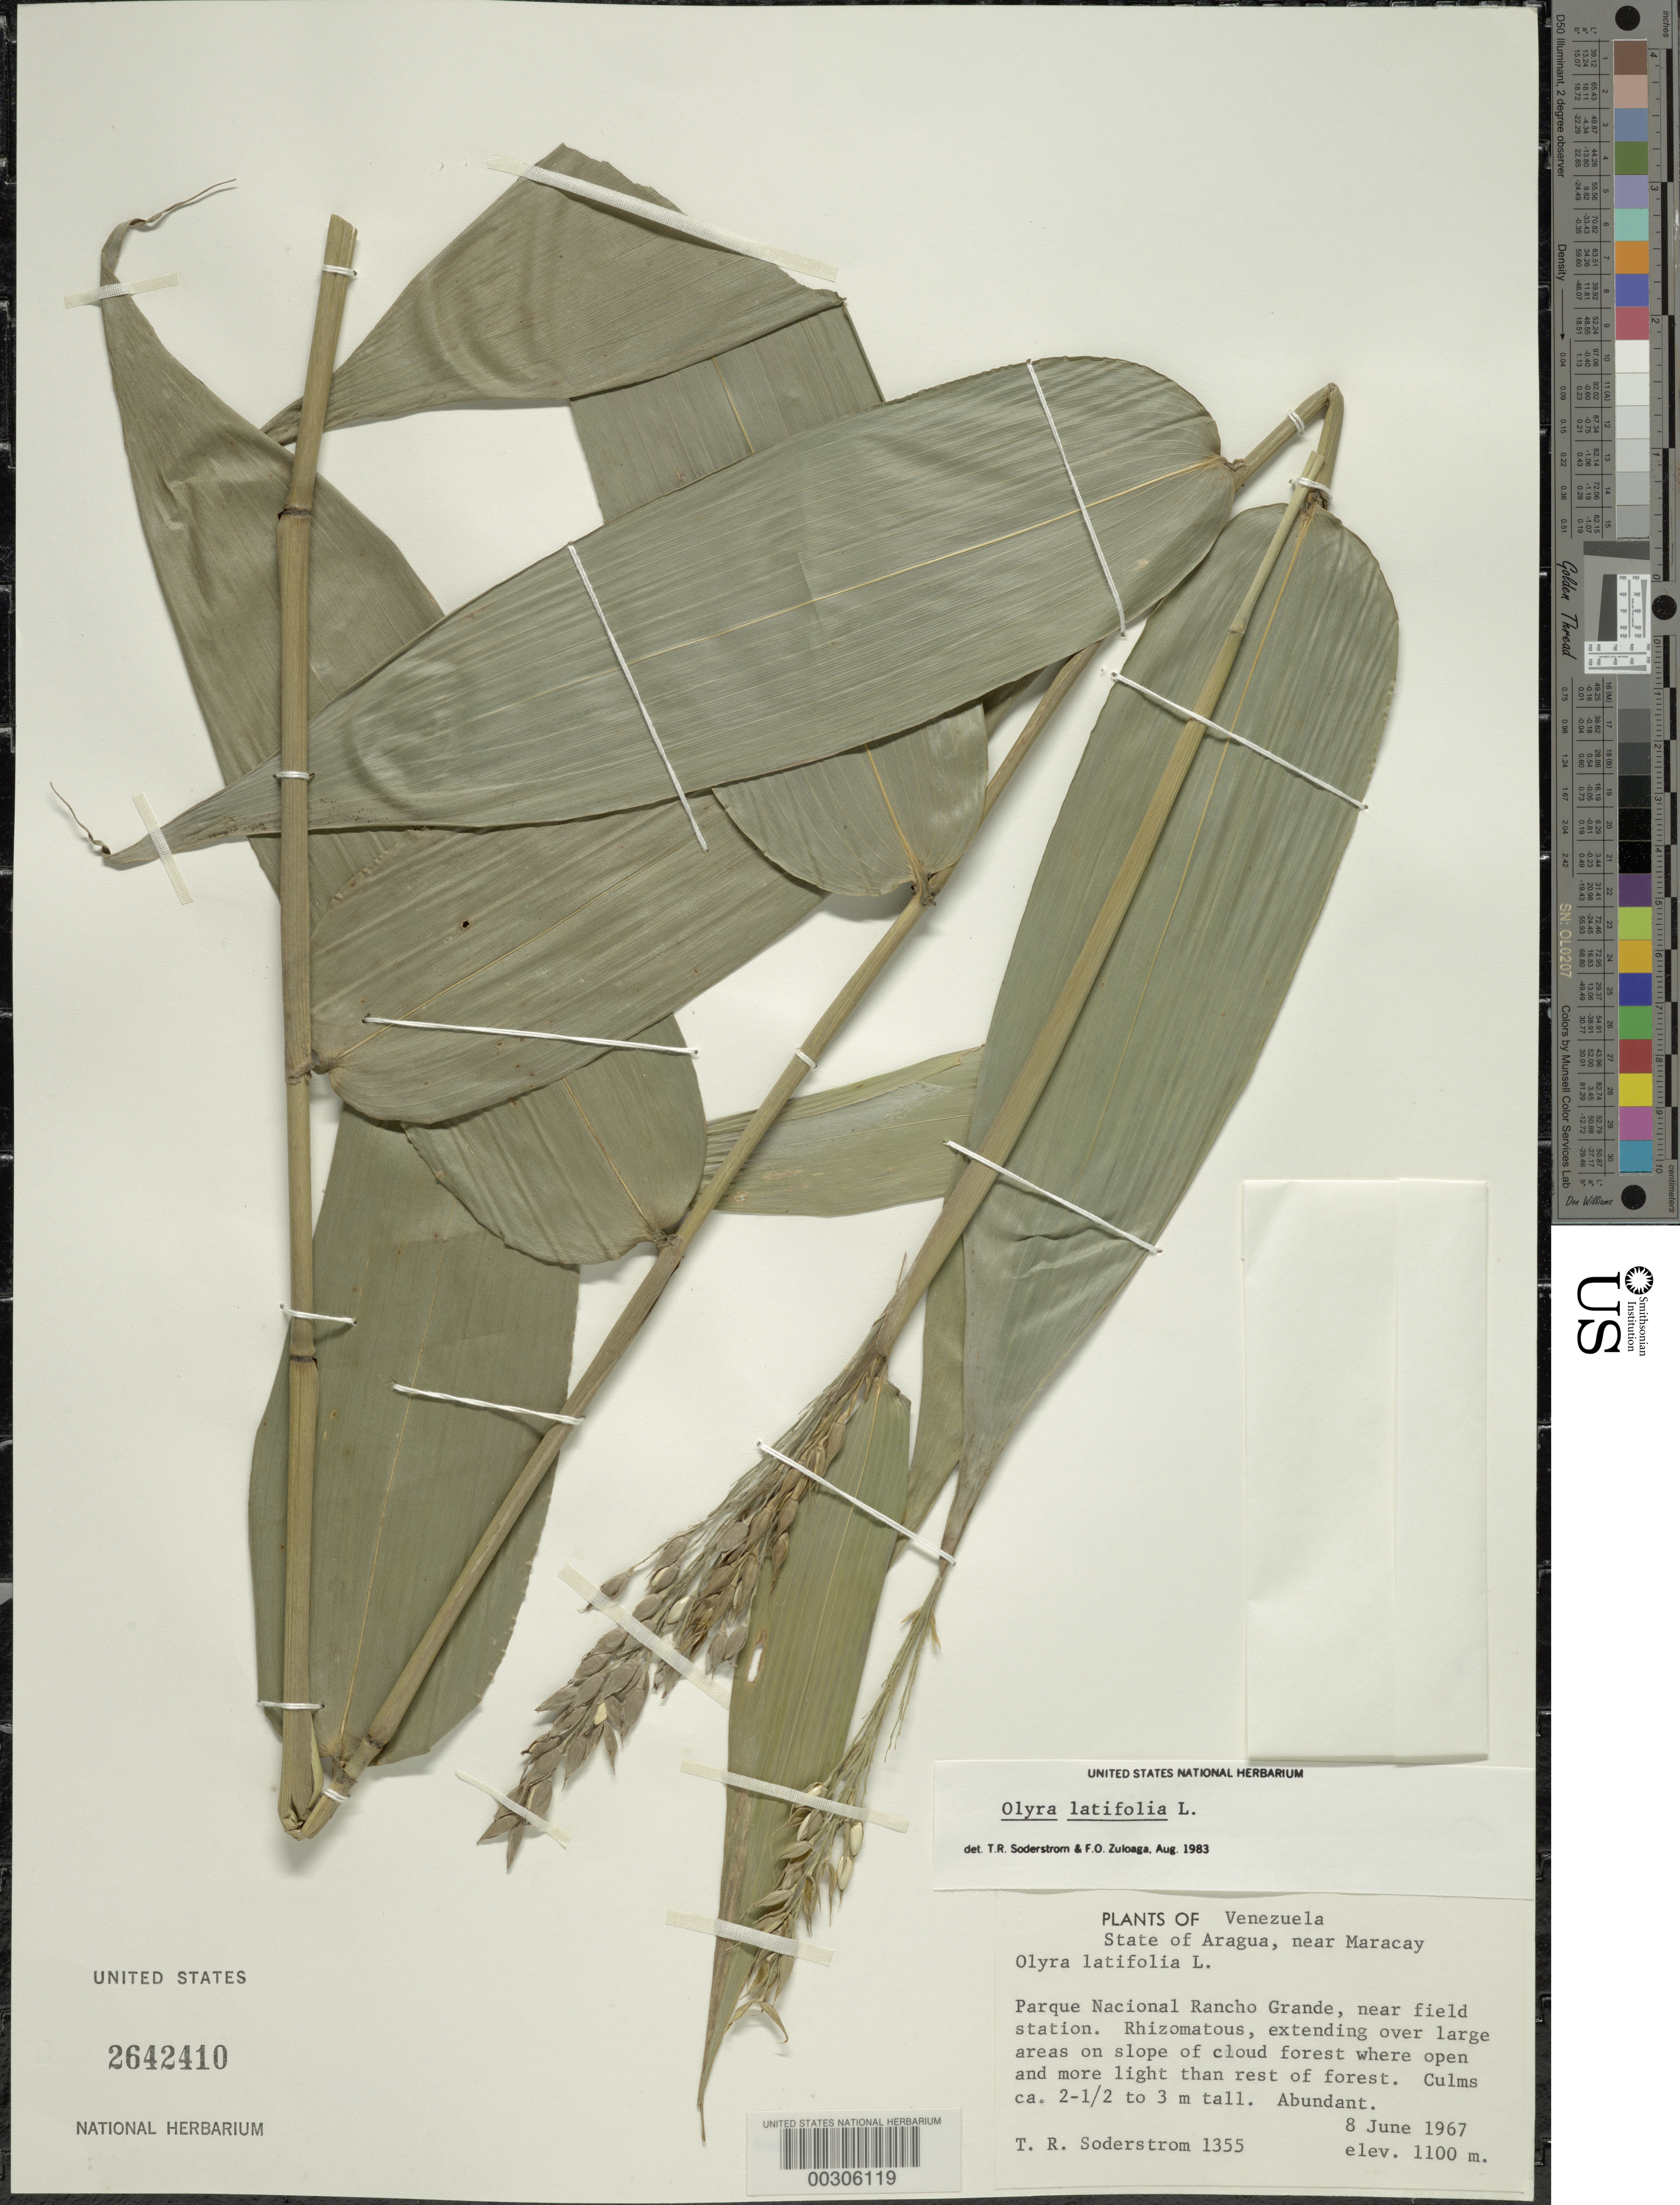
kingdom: Plantae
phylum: Tracheophyta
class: Liliopsida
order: Poales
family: Poaceae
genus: Olyra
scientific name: Olyra latifolia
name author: L.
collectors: T. R. Soderstrom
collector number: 1355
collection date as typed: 08 Jun 1967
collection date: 1967-06-08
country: Venezuela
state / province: Aragua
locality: Maracay, rancho grande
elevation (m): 1100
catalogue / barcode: US 2642410